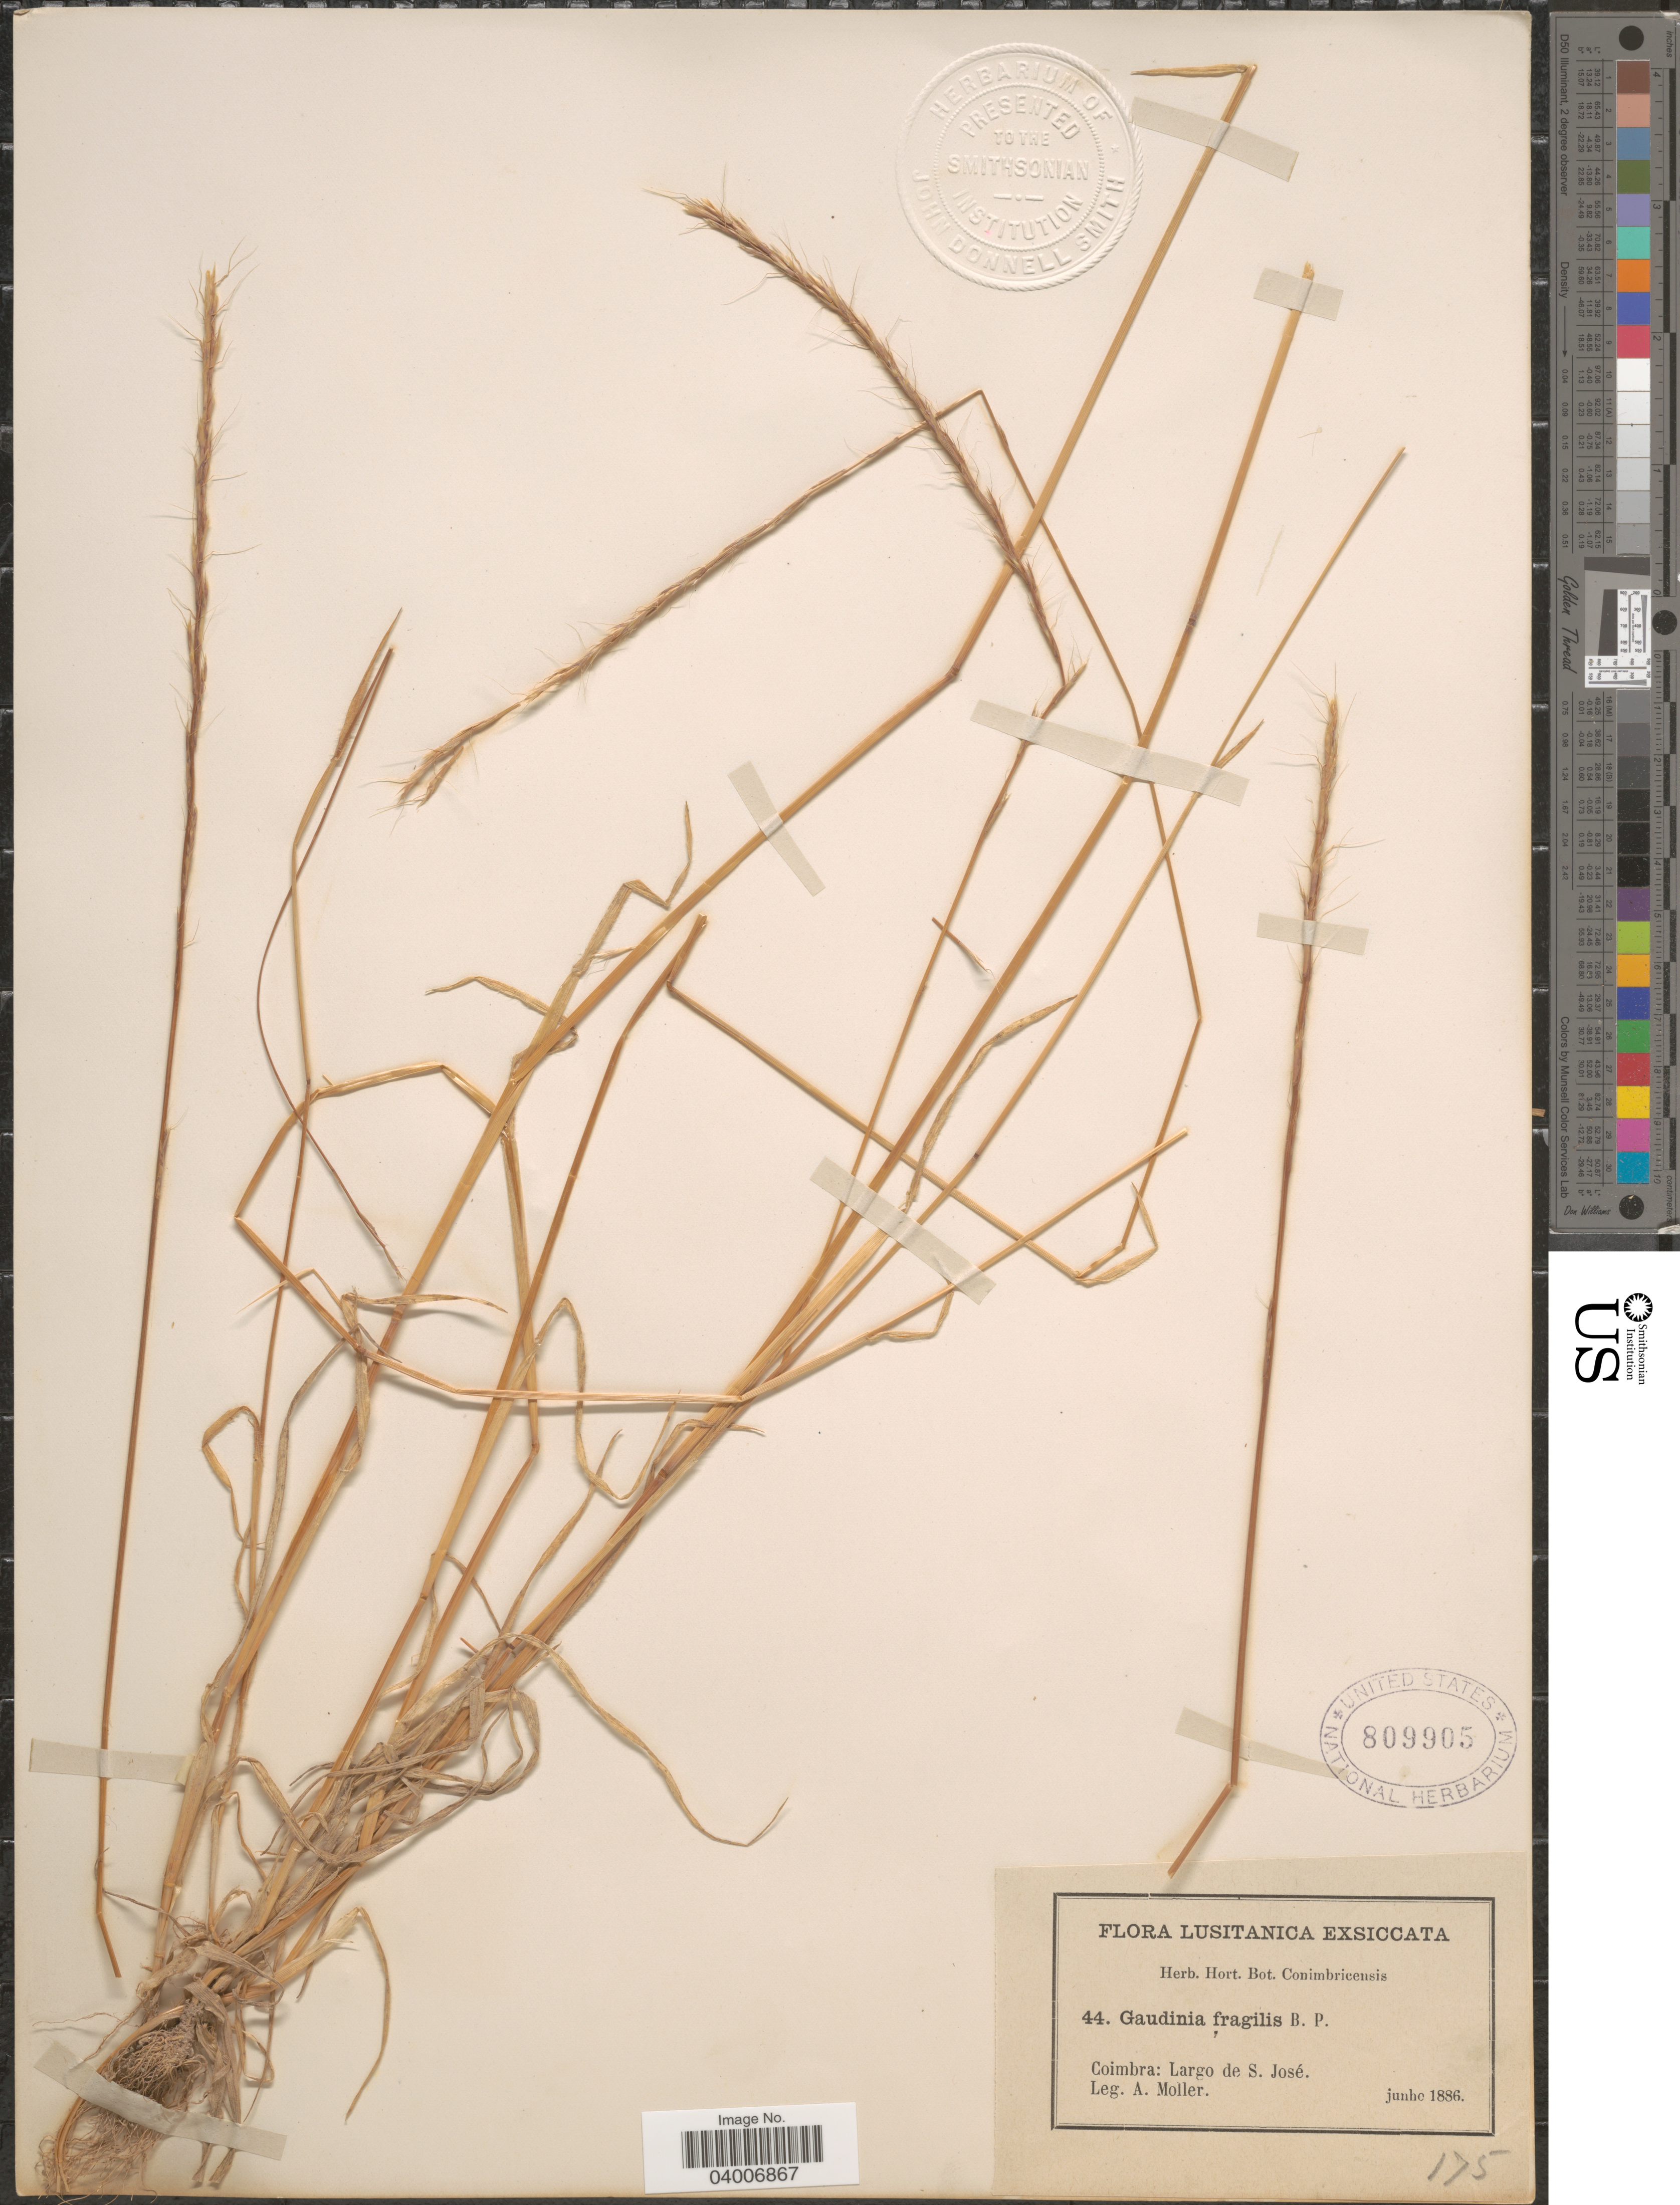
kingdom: Plantae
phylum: Tracheophyta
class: Liliopsida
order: Poales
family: Poaceae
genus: Gaudinia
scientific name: Gaudinia fragilis var. fragilis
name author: (L.) P. Beauv.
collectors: A. Moller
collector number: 44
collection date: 1886-06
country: Portugal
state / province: Coimbra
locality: Lusitanica. Largo de S. José.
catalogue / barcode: US 809905